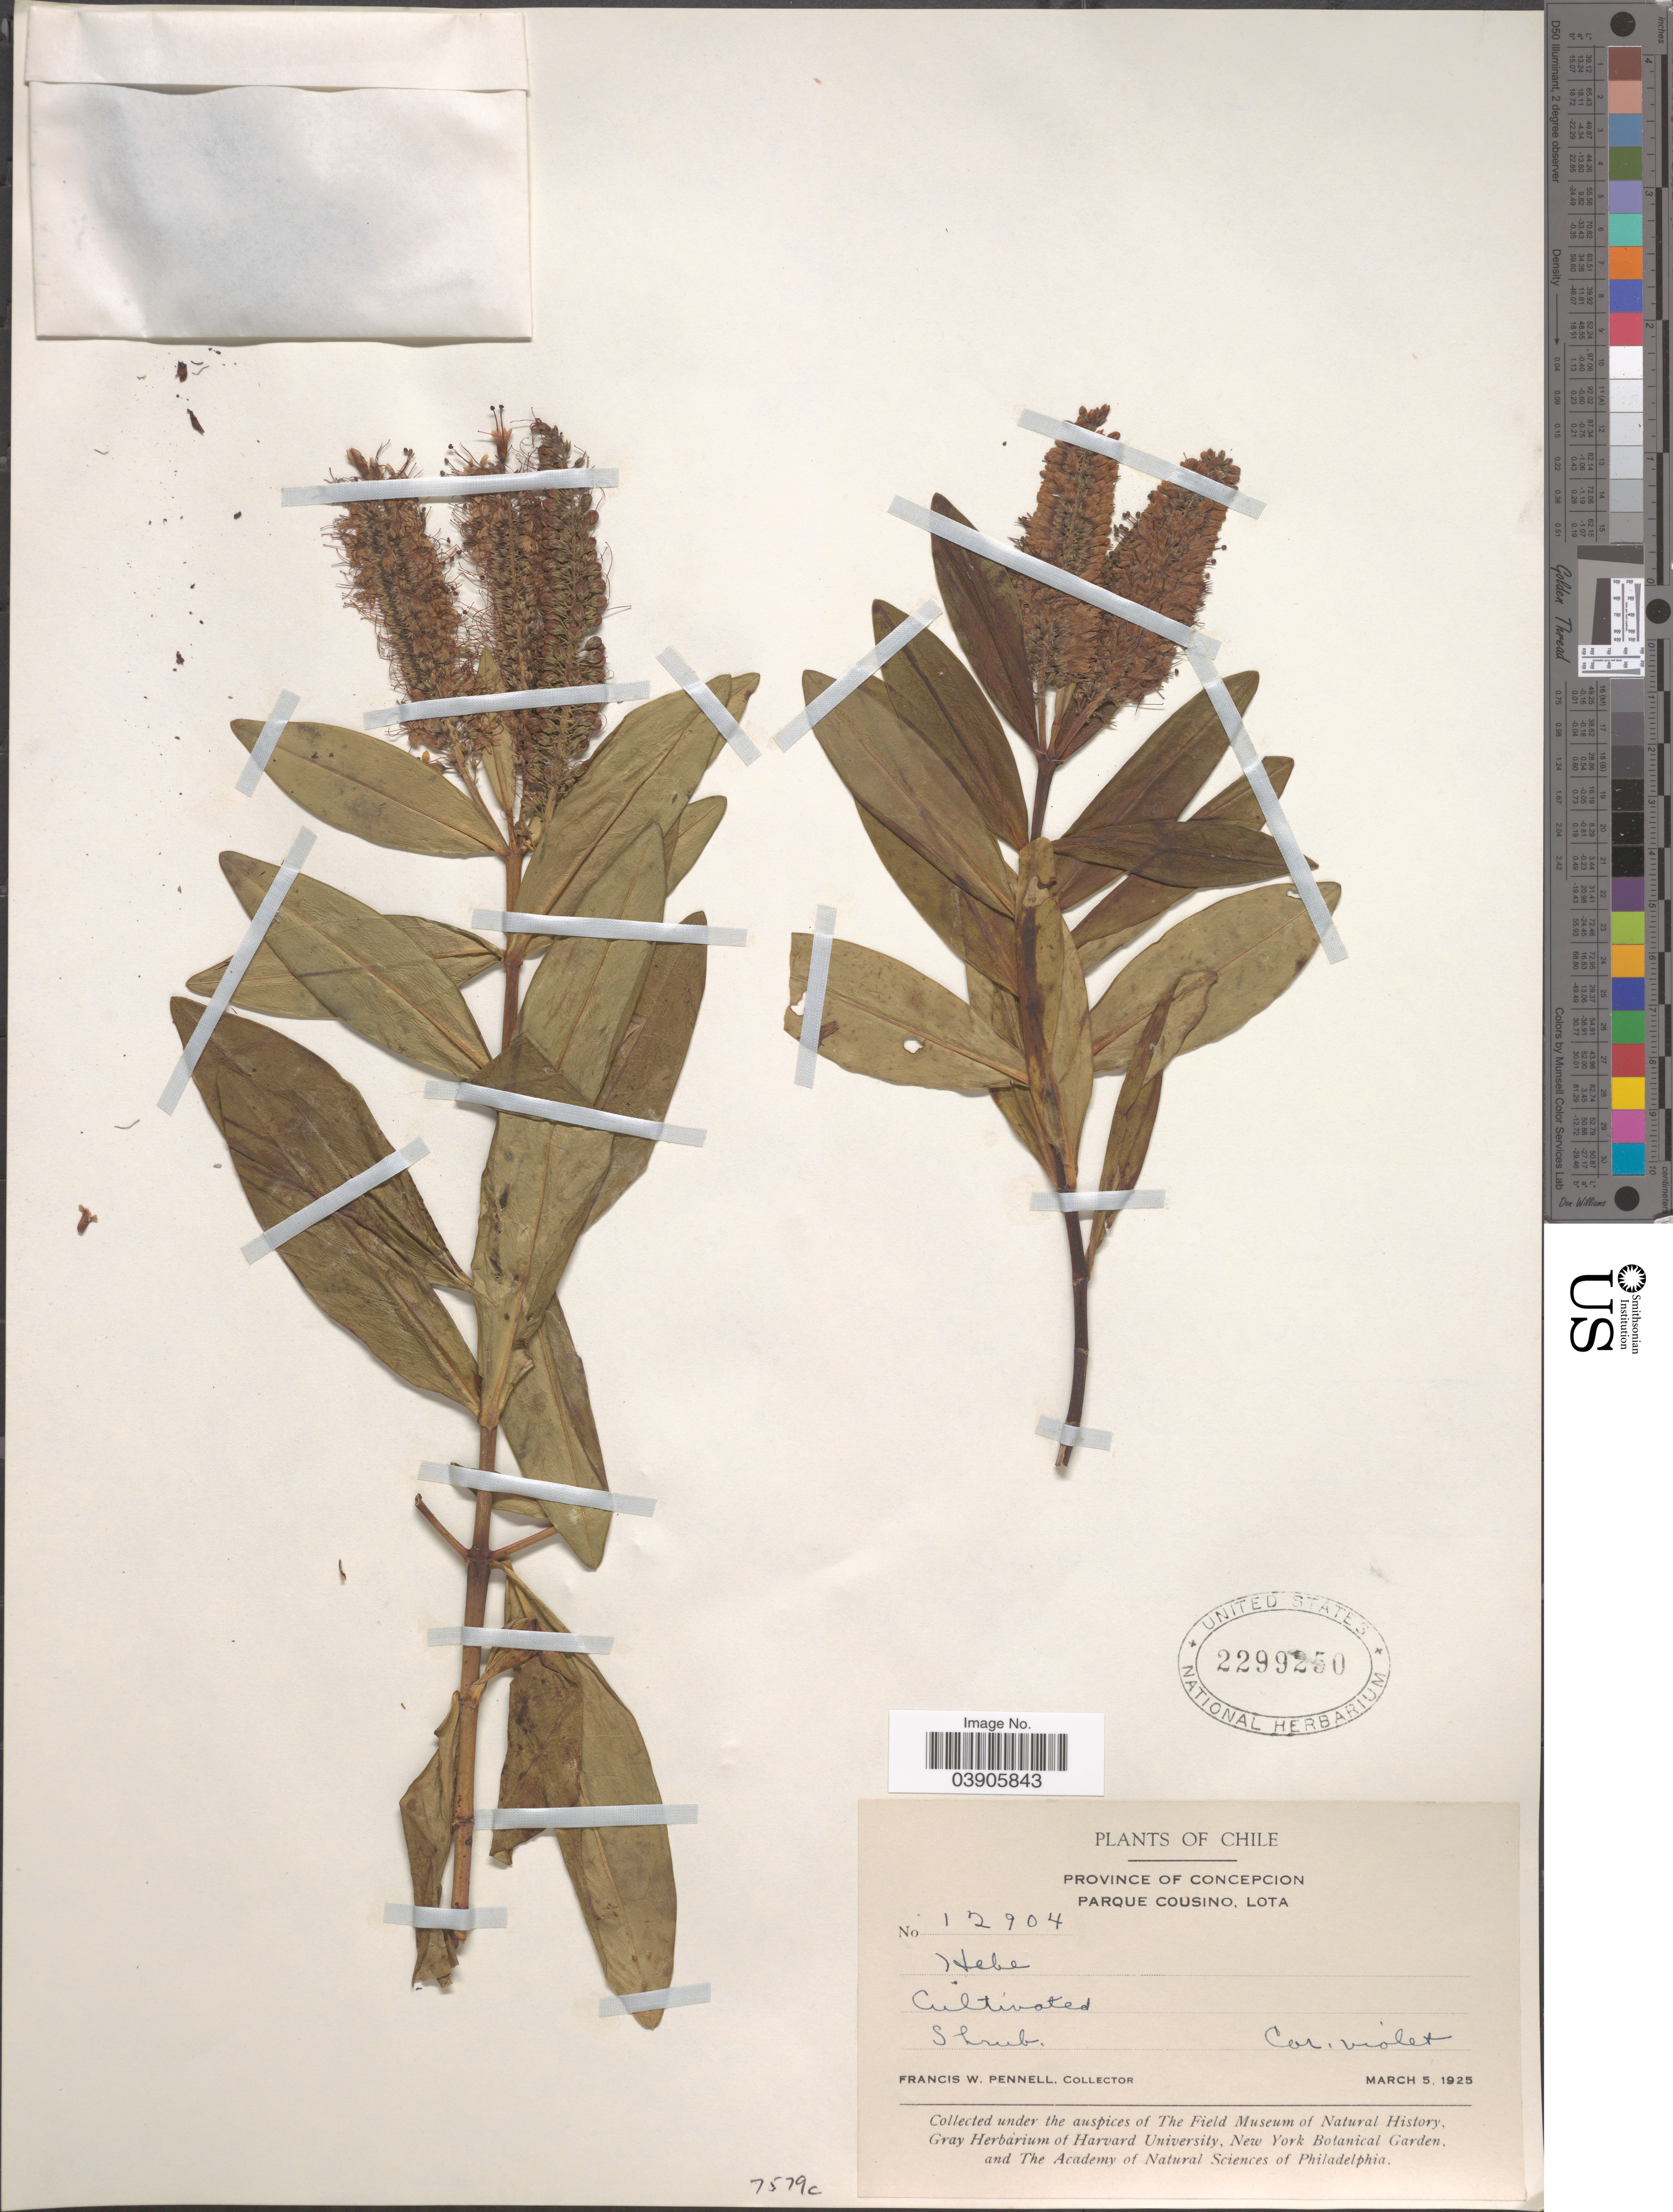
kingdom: Plantae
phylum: Tracheophyta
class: Magnoliopsida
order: Lamiales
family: Plantaginaceae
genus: Hebe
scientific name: Hebe sp.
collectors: F. W. Pennell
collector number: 12904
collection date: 1925-03-05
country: Chile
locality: Province of Concepcion. Parque Cousino, Lota.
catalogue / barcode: US 2299250